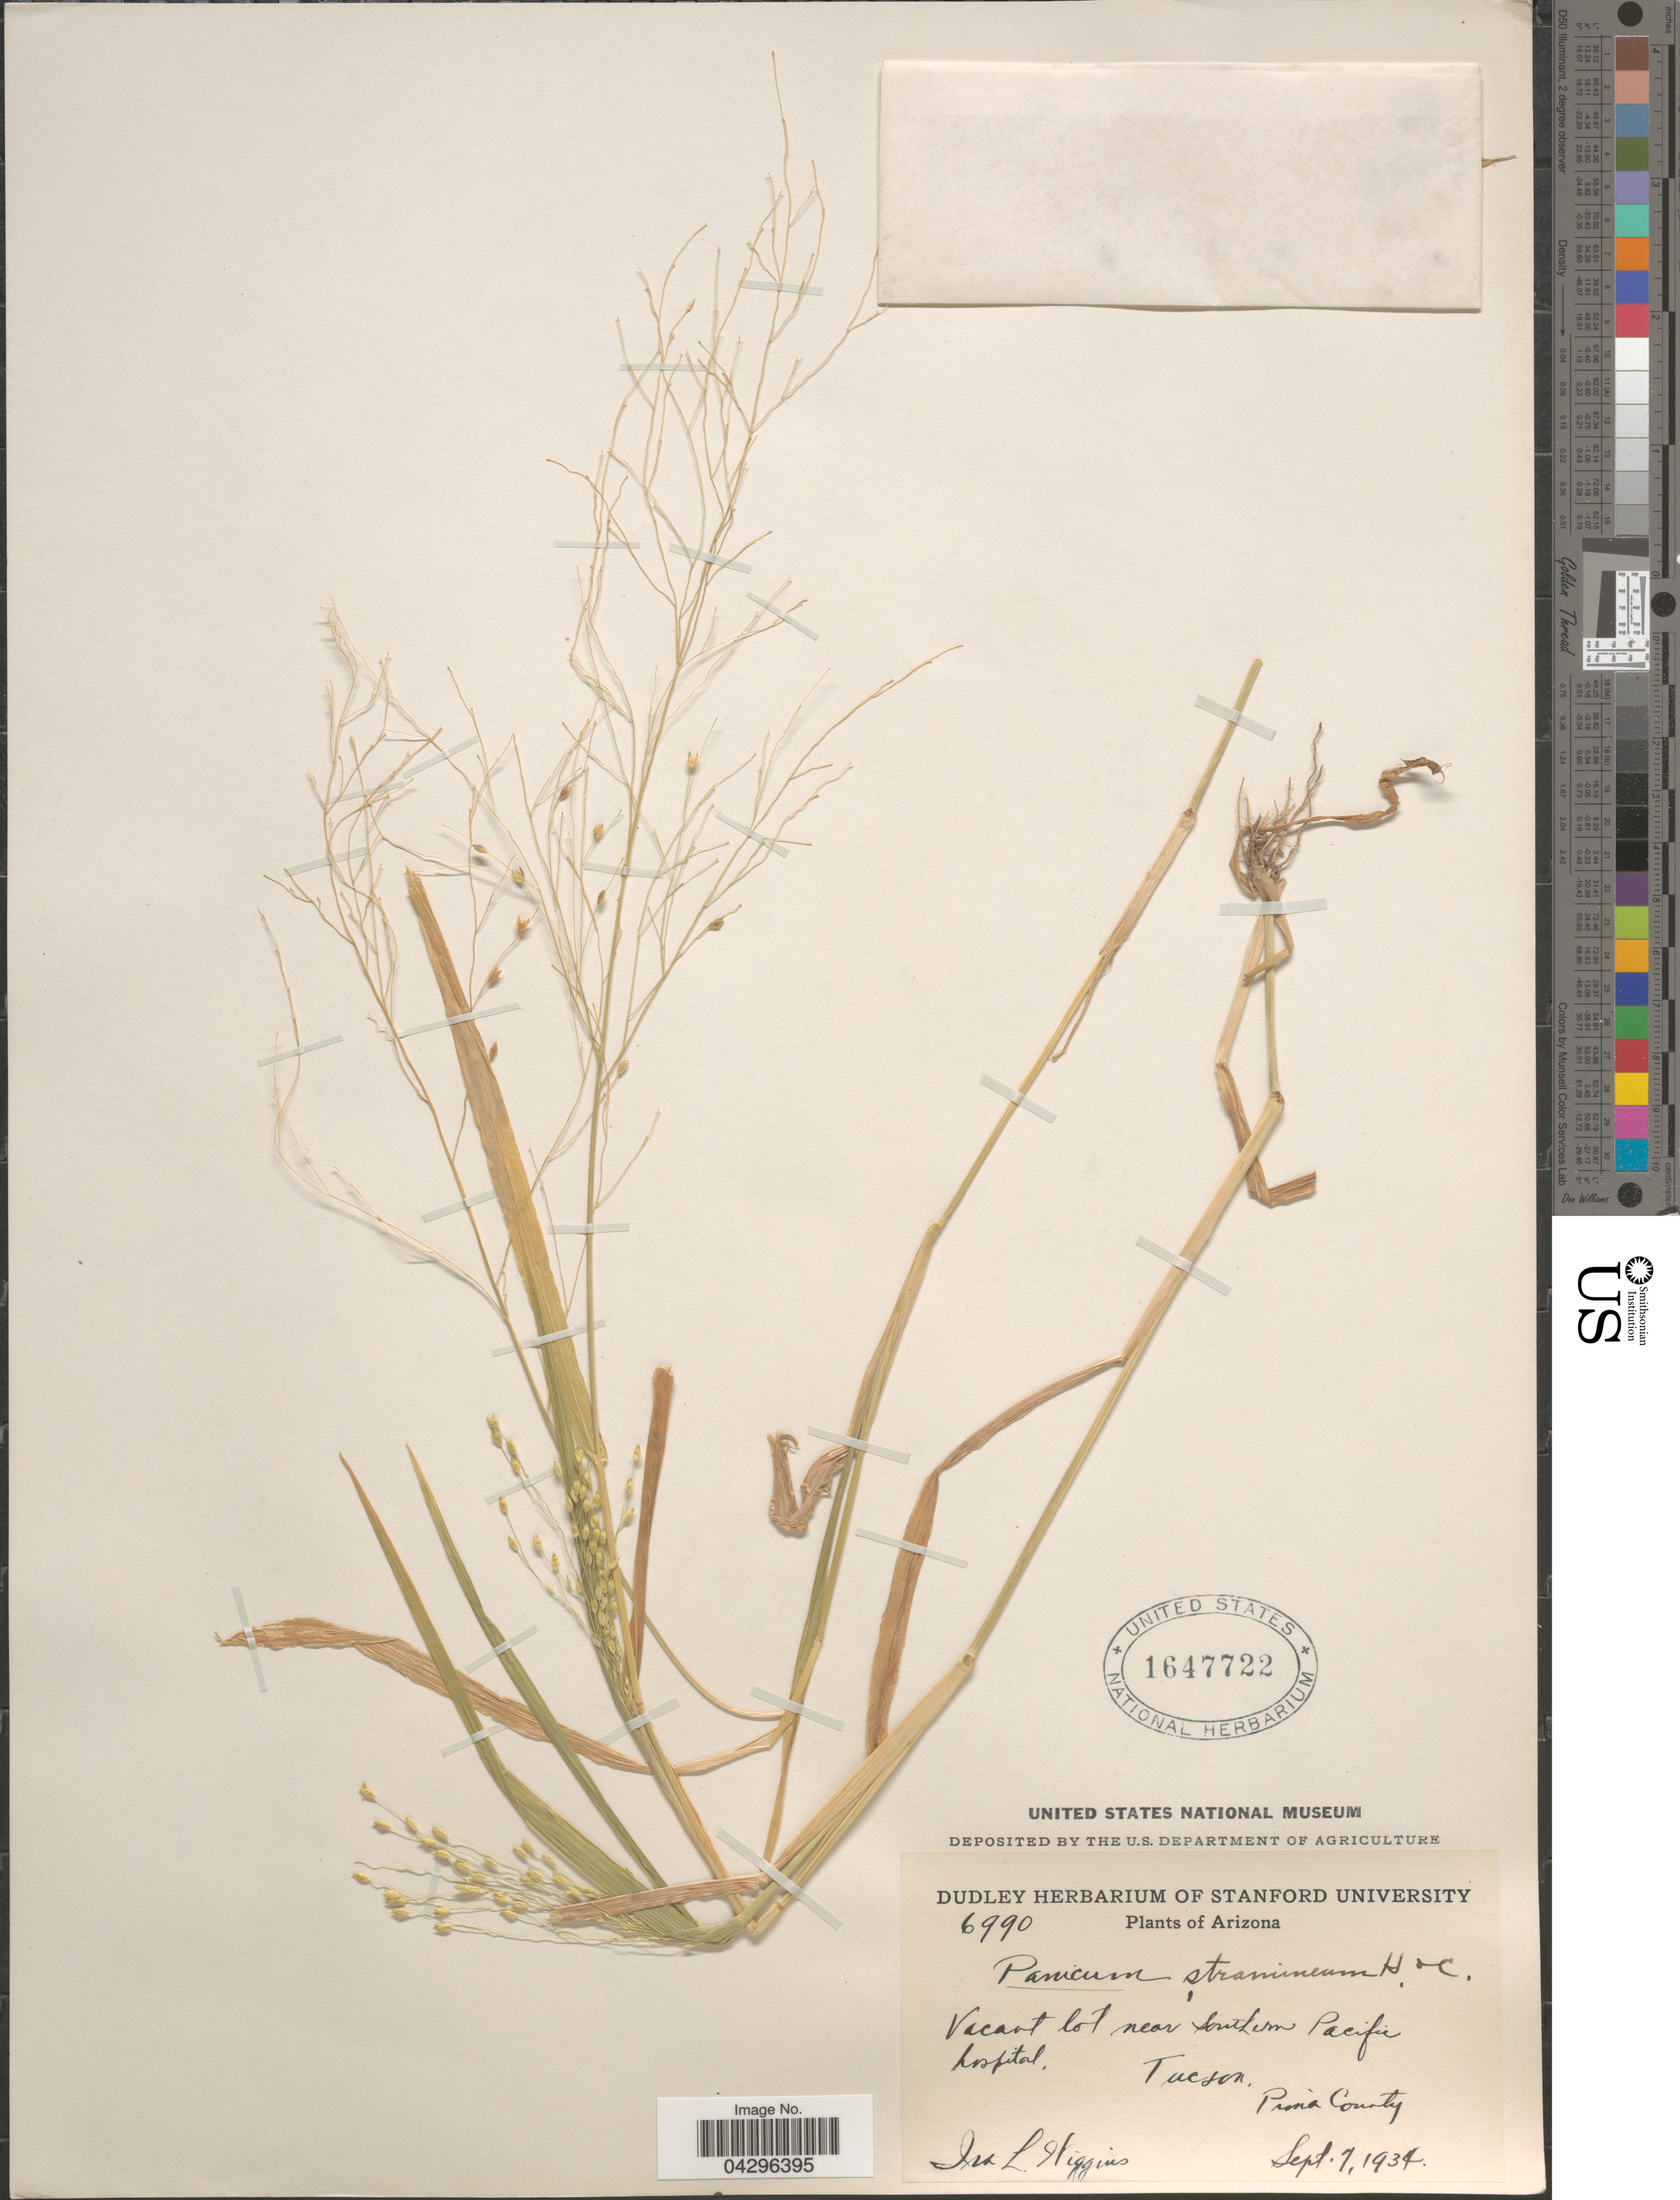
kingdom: Plantae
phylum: Tracheophyta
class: Liliopsida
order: Poales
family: Poaceae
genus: Panicum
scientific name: Panicum stramineum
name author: Hitchc. & Chase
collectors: I. L. Wiggins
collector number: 6990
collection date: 1934-09-07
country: United States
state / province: Arizona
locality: Vacant lot near Southern Pacific Hospital. Tucson. Prona County.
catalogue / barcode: US 1647722